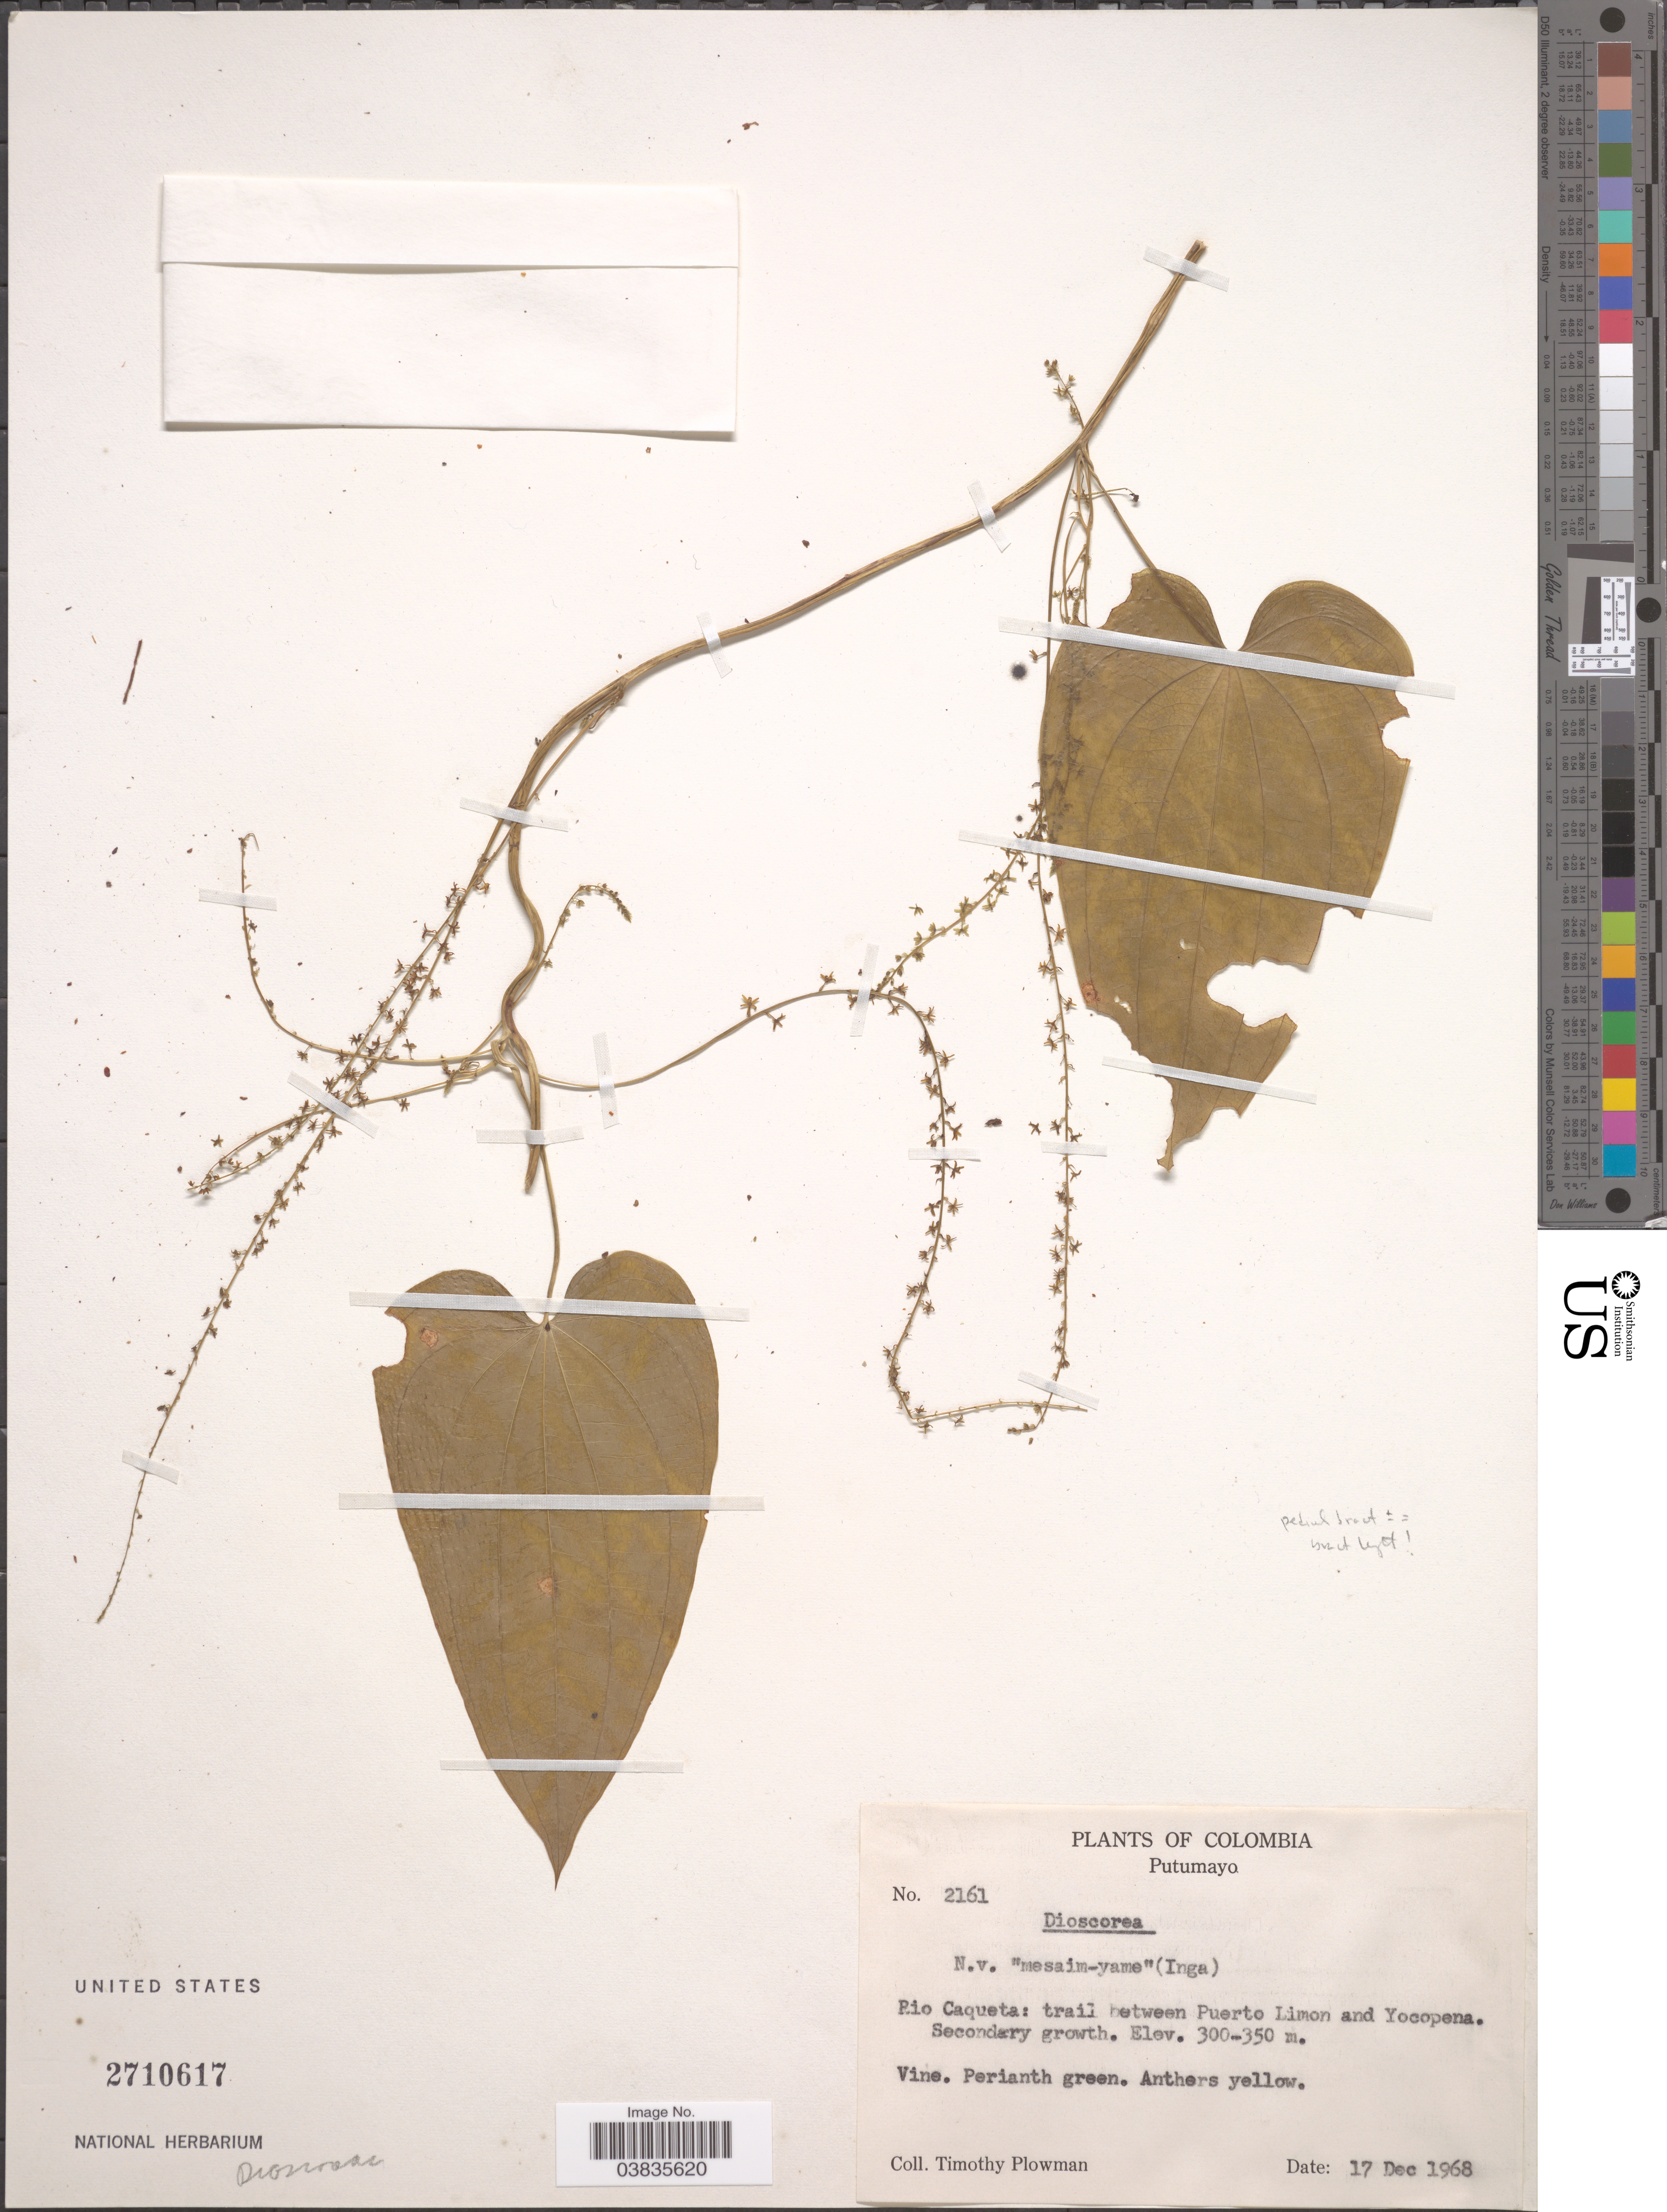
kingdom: Plantae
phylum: Tracheophyta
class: Liliopsida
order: Dioscoreales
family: Dioscoreaceae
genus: Dioscorea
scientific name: Dioscorea sp.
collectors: T. Plowman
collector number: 2161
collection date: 1968-12-17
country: Colombia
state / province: Putumayo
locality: Rio Caqueta: trail between Puerto Limon and Yocopena.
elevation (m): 300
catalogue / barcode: US 2710617